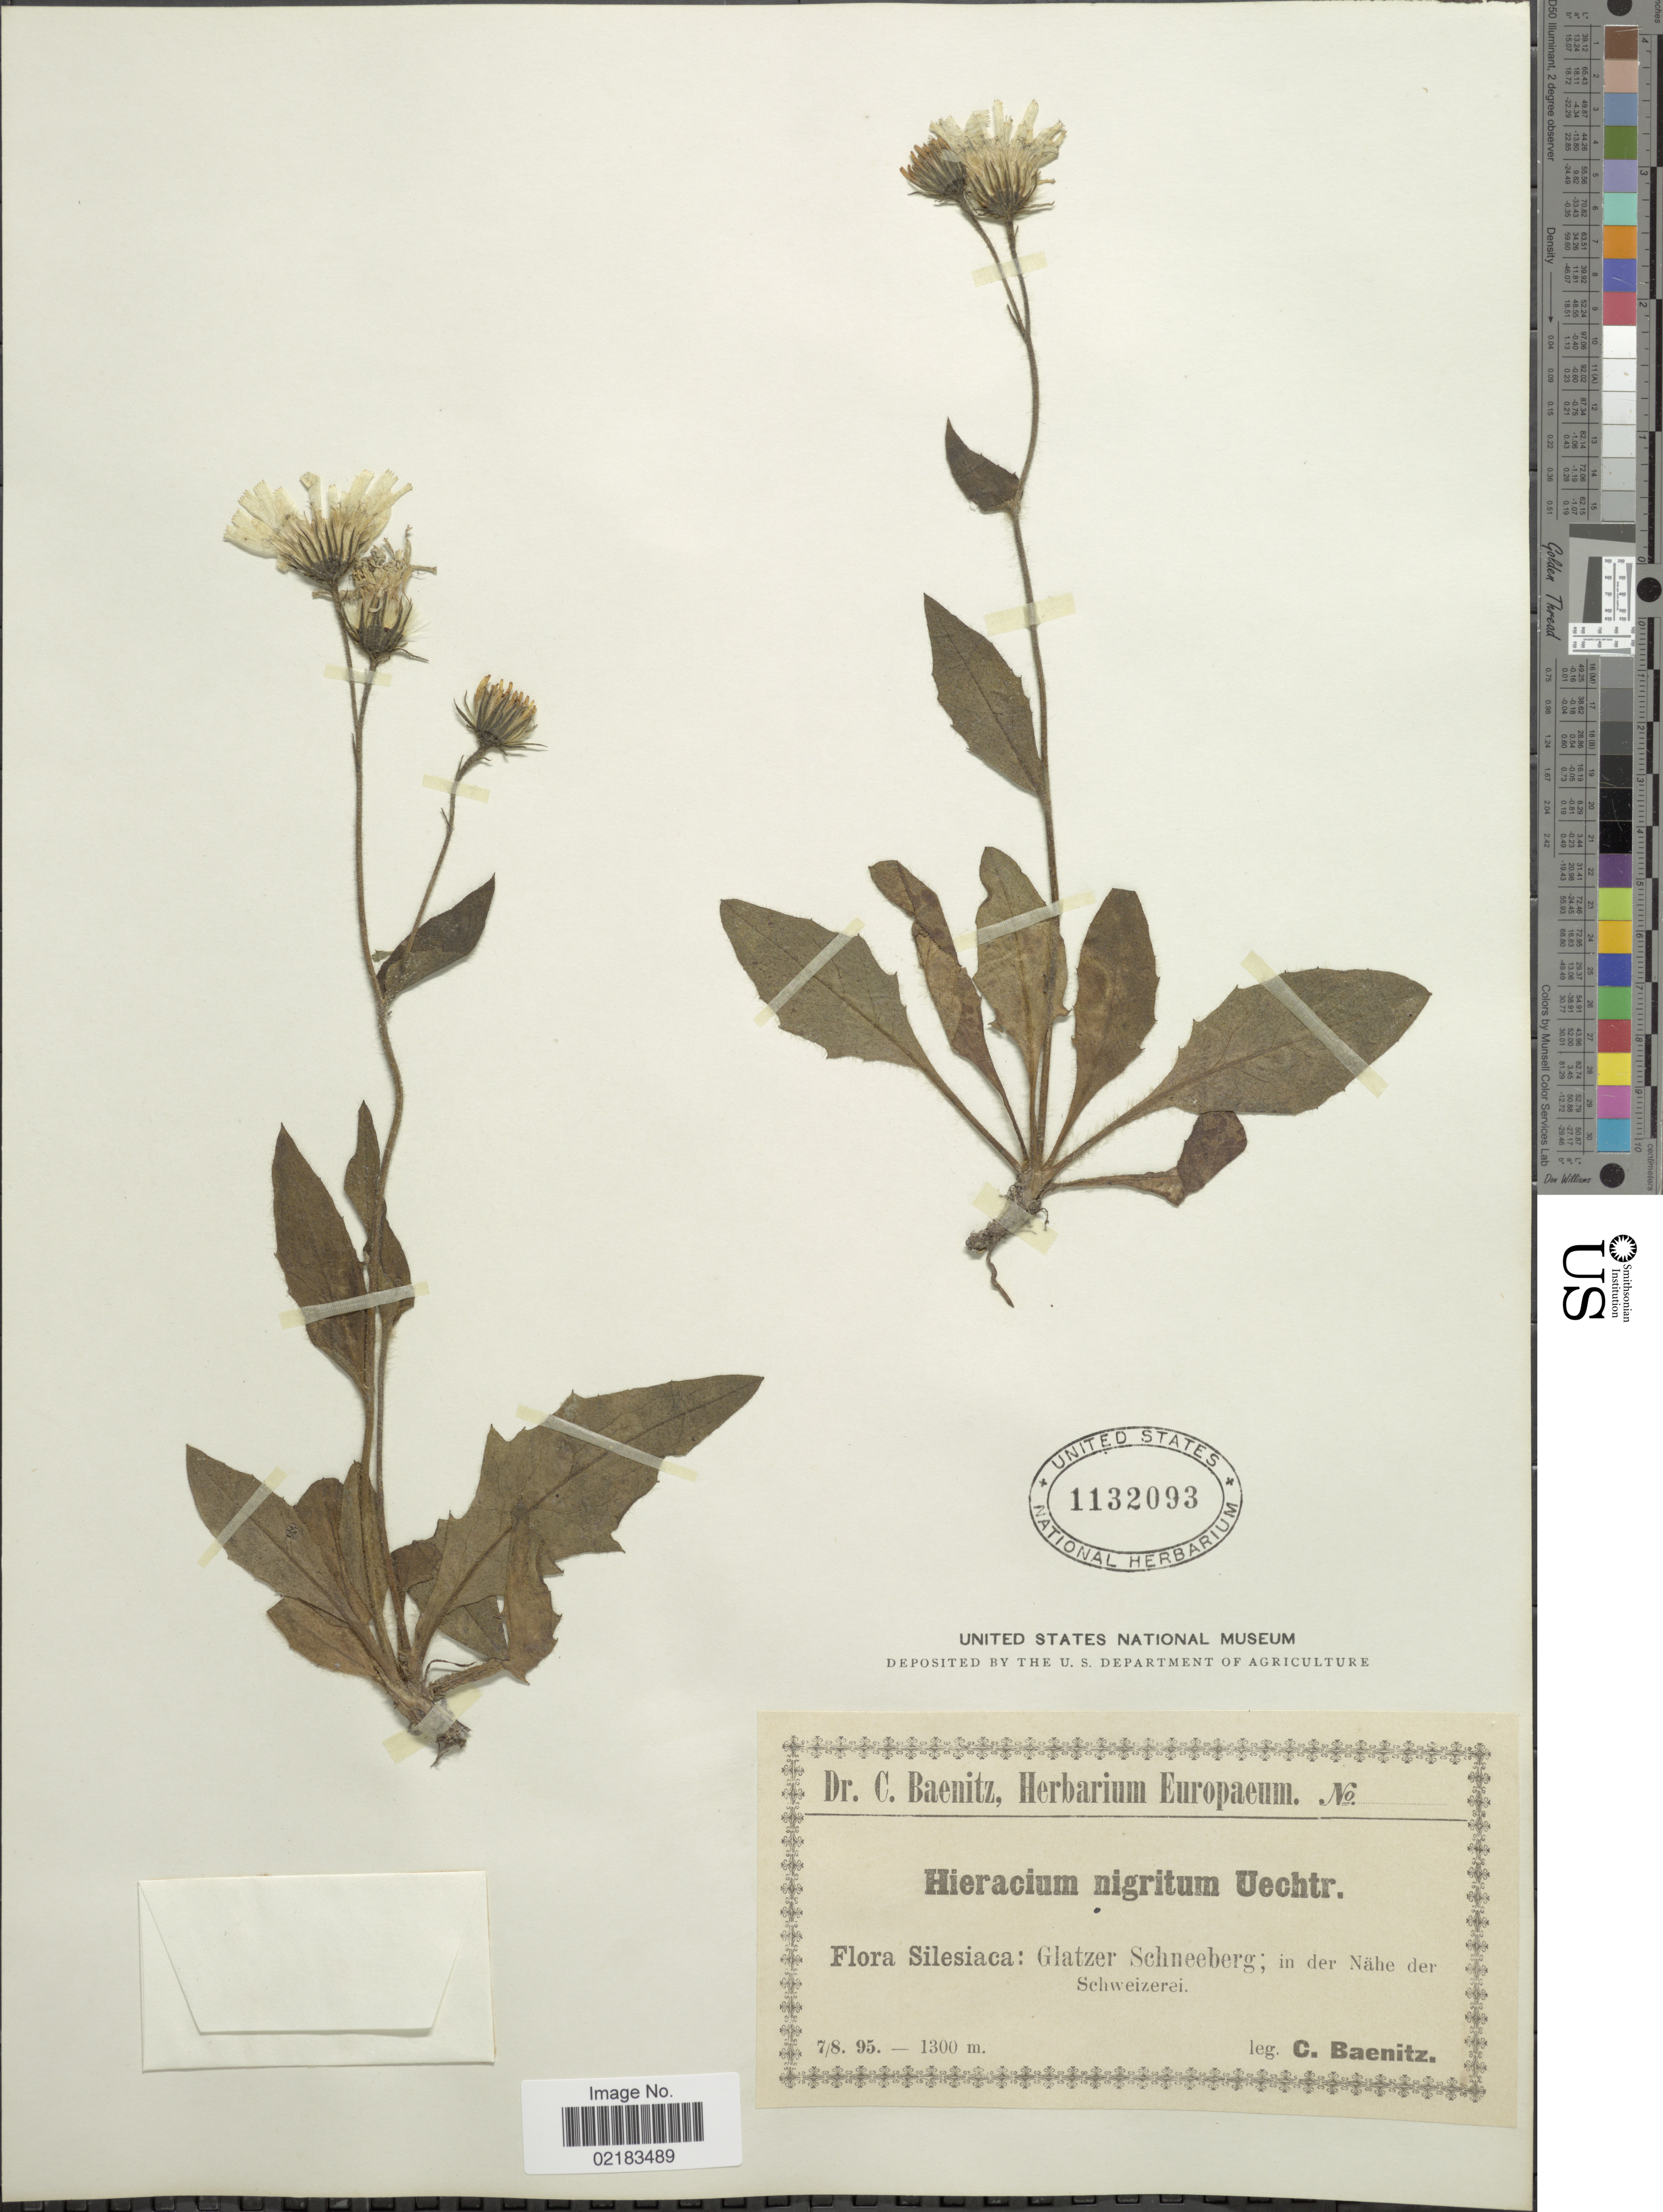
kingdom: Plantae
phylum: Tracheophyta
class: Magnoliopsida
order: Asterales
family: Asteraceae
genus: Hieracium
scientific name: Hieracium nigritum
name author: R. Uechtr.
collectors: C. G. Baenitz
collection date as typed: Transcribed d/m/y: 7/8/95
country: Austria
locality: Silesiaca: Glatzer Schneeberg; in der Nähe der Schweizerei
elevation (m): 1300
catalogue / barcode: US 1132093